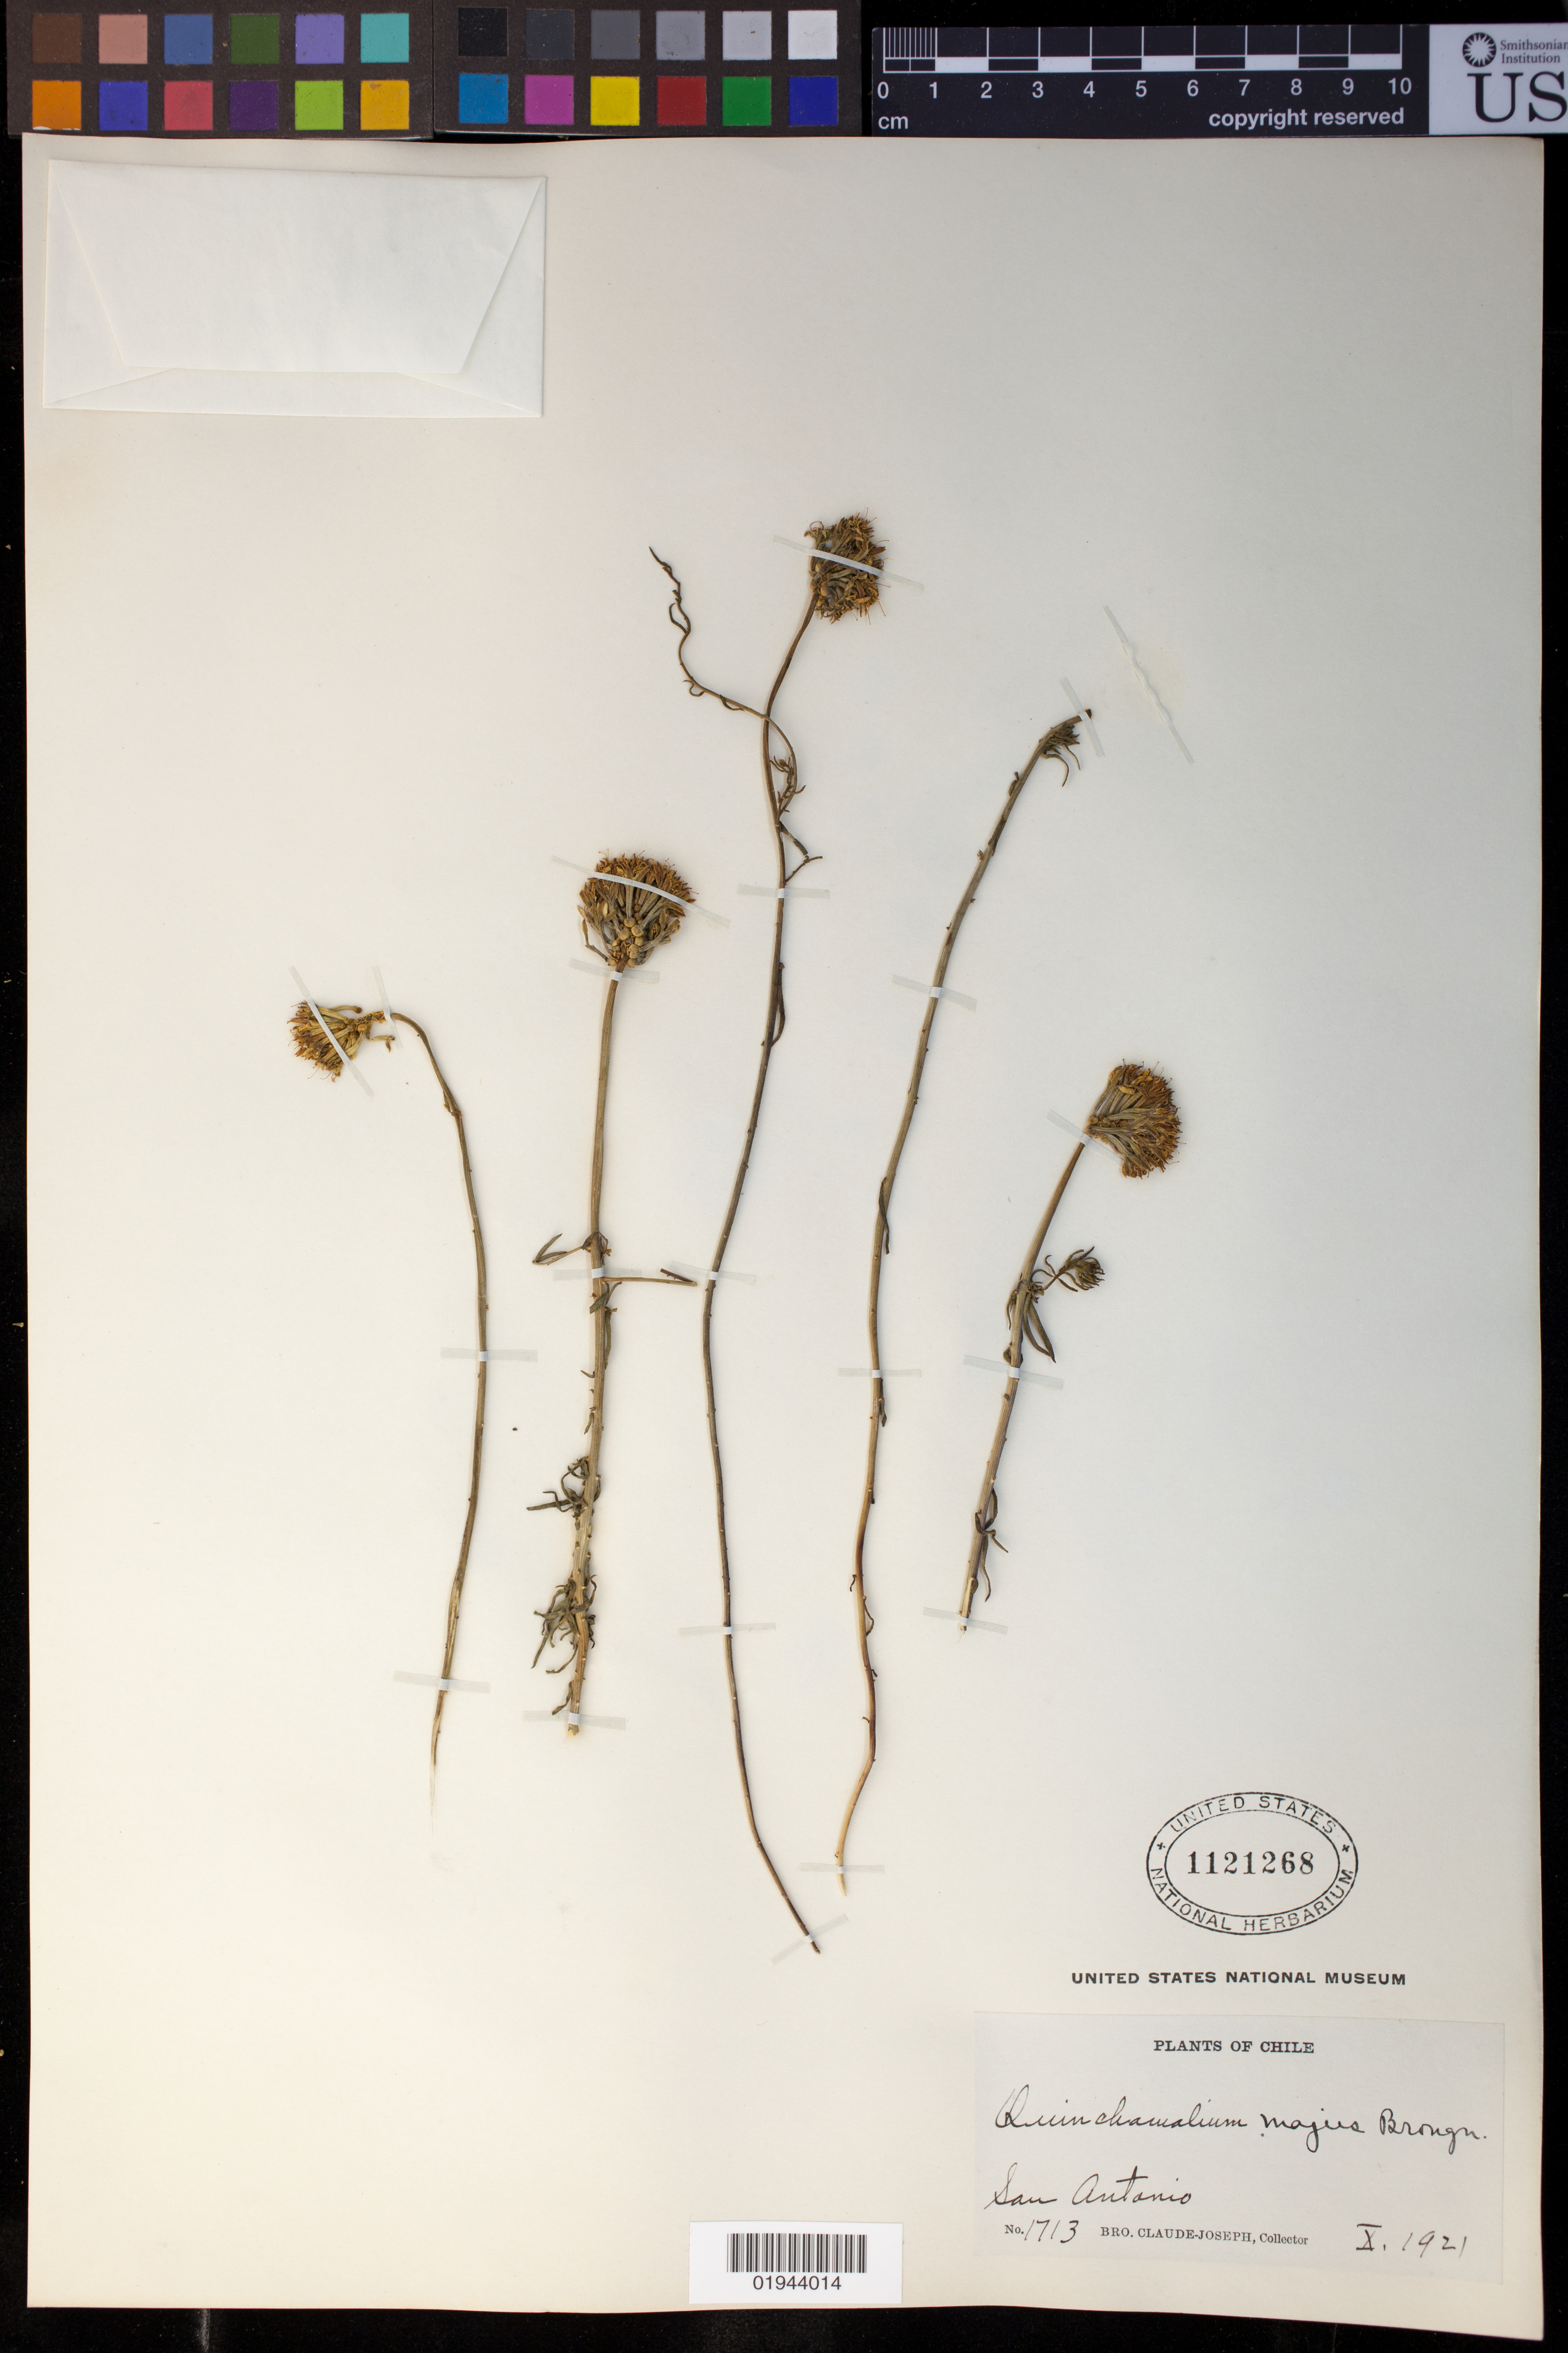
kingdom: Plantae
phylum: Tracheophyta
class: Magnoliopsida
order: Santalales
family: Schoepfiaceae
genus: Quinchamalium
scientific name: Quinchamalium majus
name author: Brongn.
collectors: Bro. Claude-Joseph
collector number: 1713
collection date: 1921-10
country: Chile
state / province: Valparaíso (V)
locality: San Antonio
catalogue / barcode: US 1121268